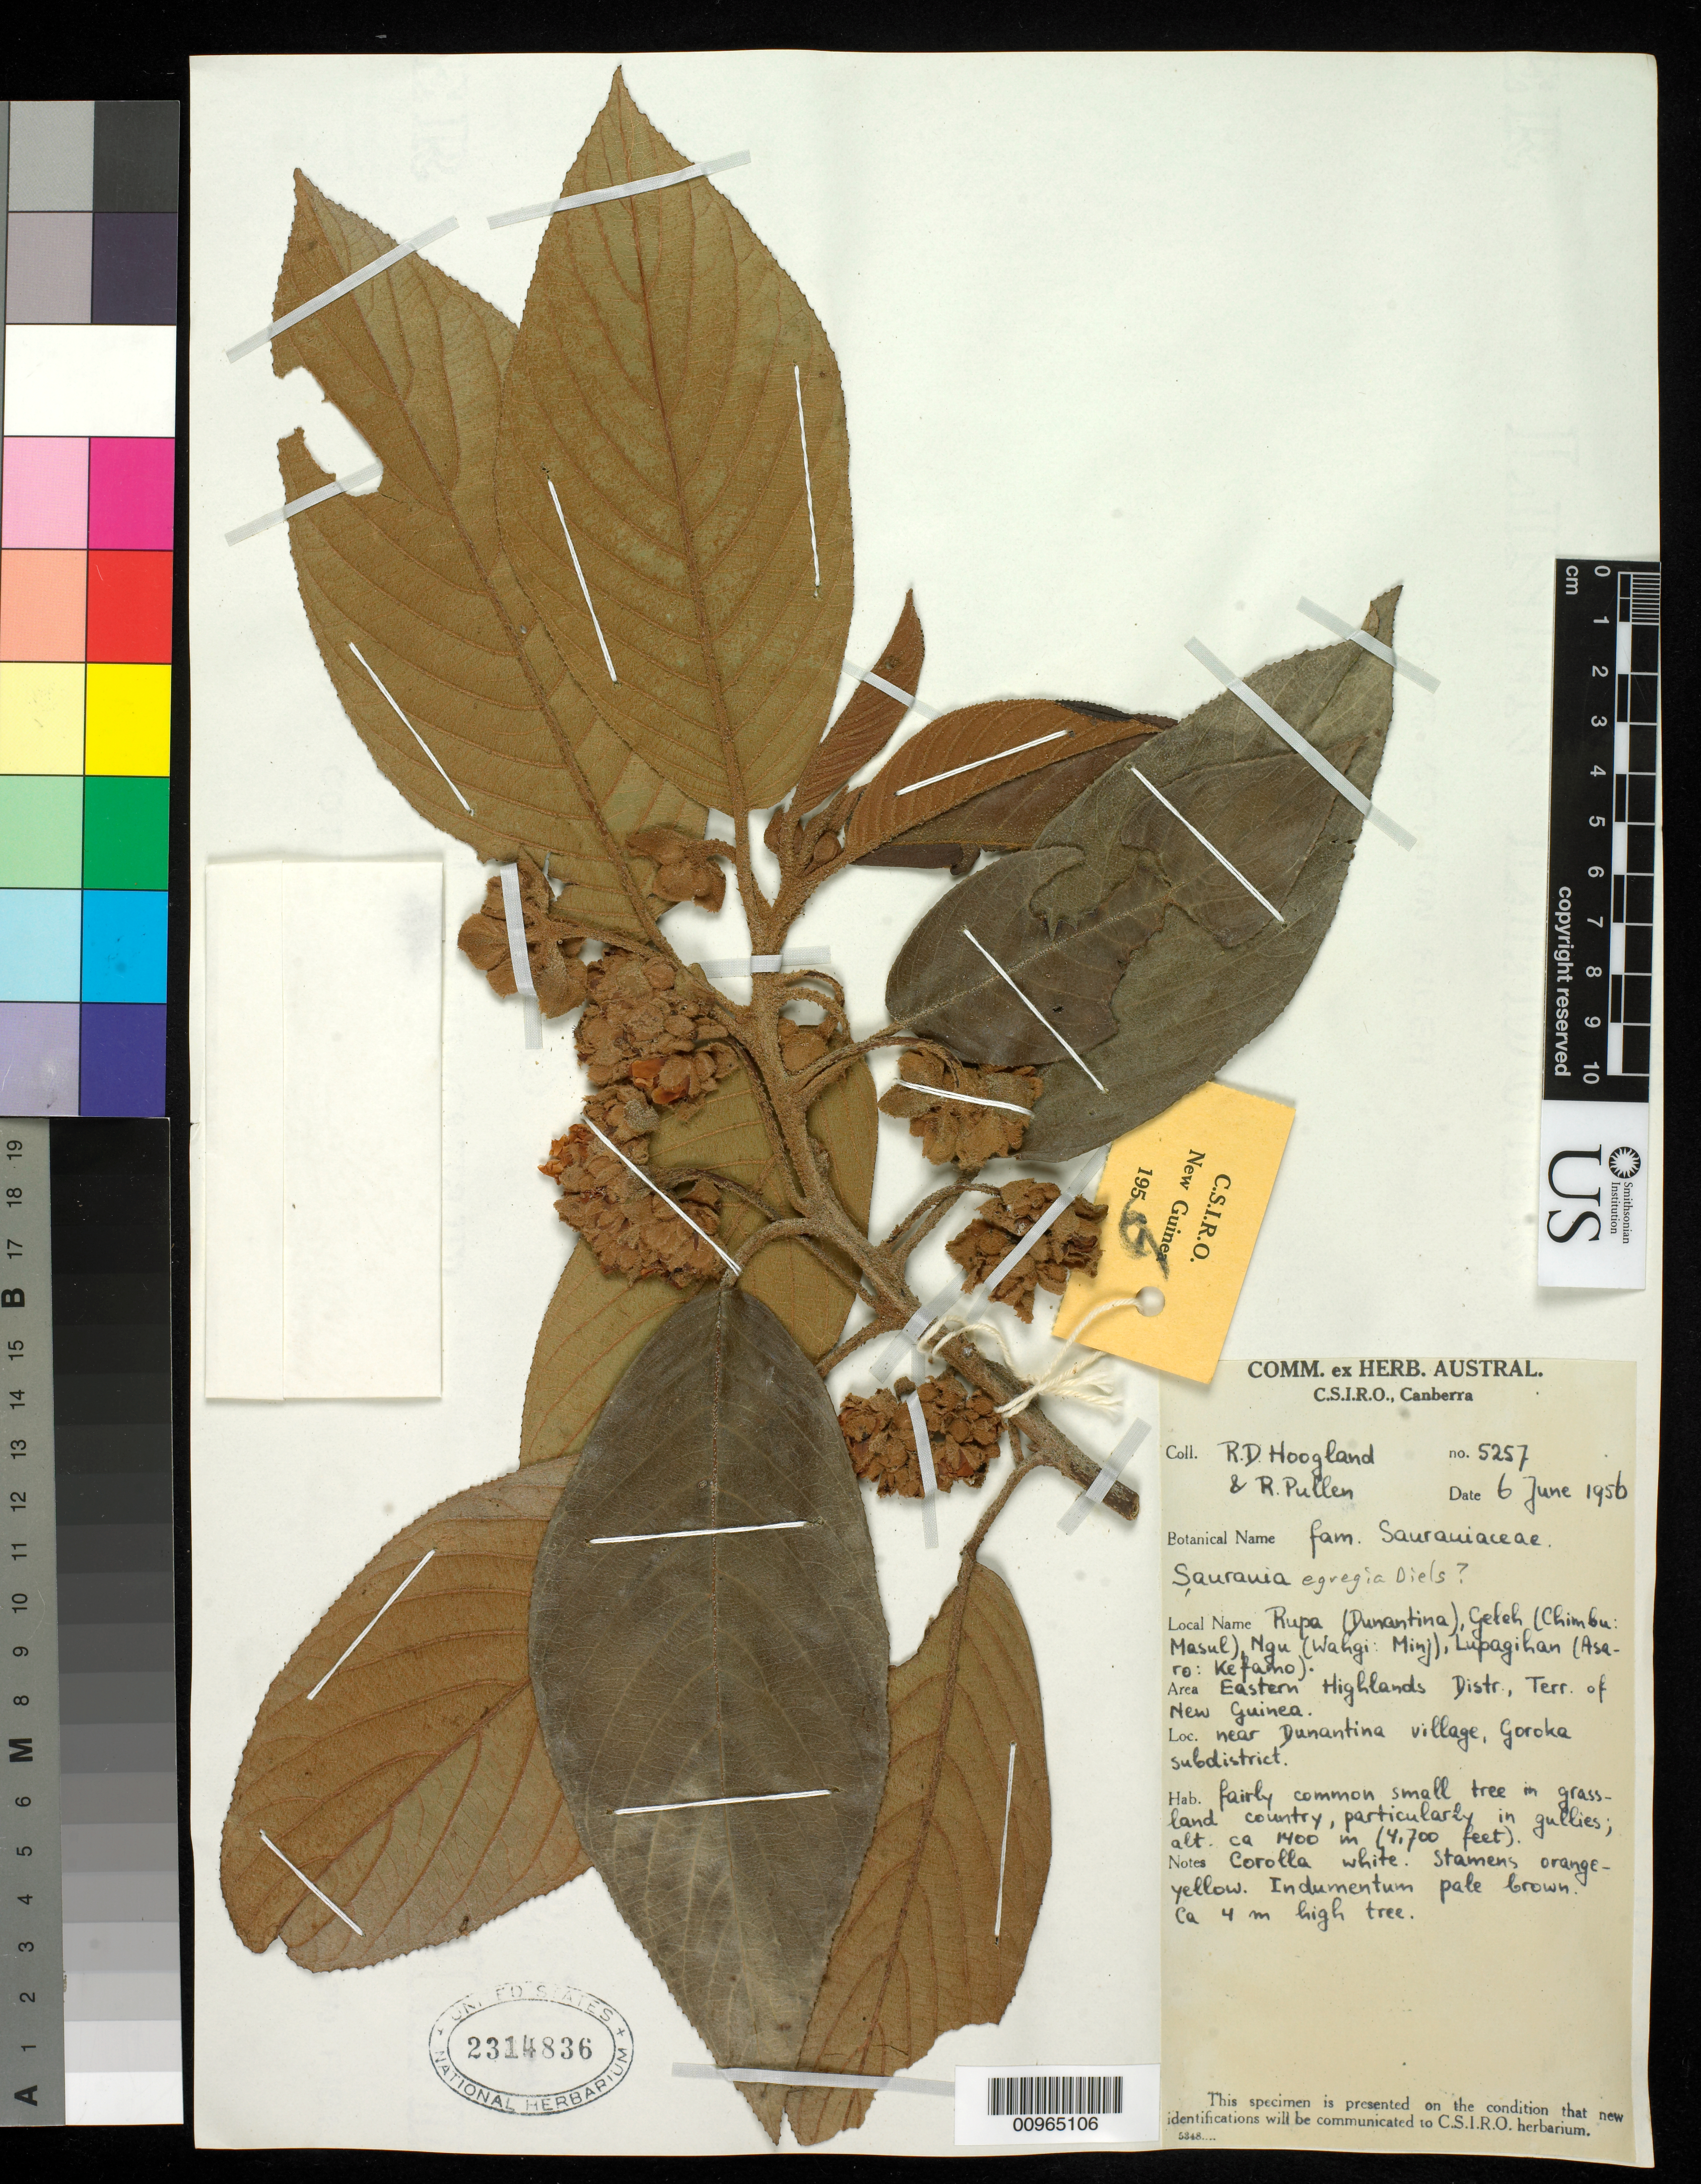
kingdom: Plantae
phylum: Tracheophyta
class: Magnoliopsida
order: Ericales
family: Actinidiaceae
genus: Saurauia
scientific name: Saurauia egregia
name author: Diels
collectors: R. D. Hoogland & R. Pullen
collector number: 5257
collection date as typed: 06 Jun 1956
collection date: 1956-06-06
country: Papua New Guinea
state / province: Eastern Highlands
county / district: Goroka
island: New Guinea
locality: Near Dunantina village, Goroka subdistrict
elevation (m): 1400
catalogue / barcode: US 2314836